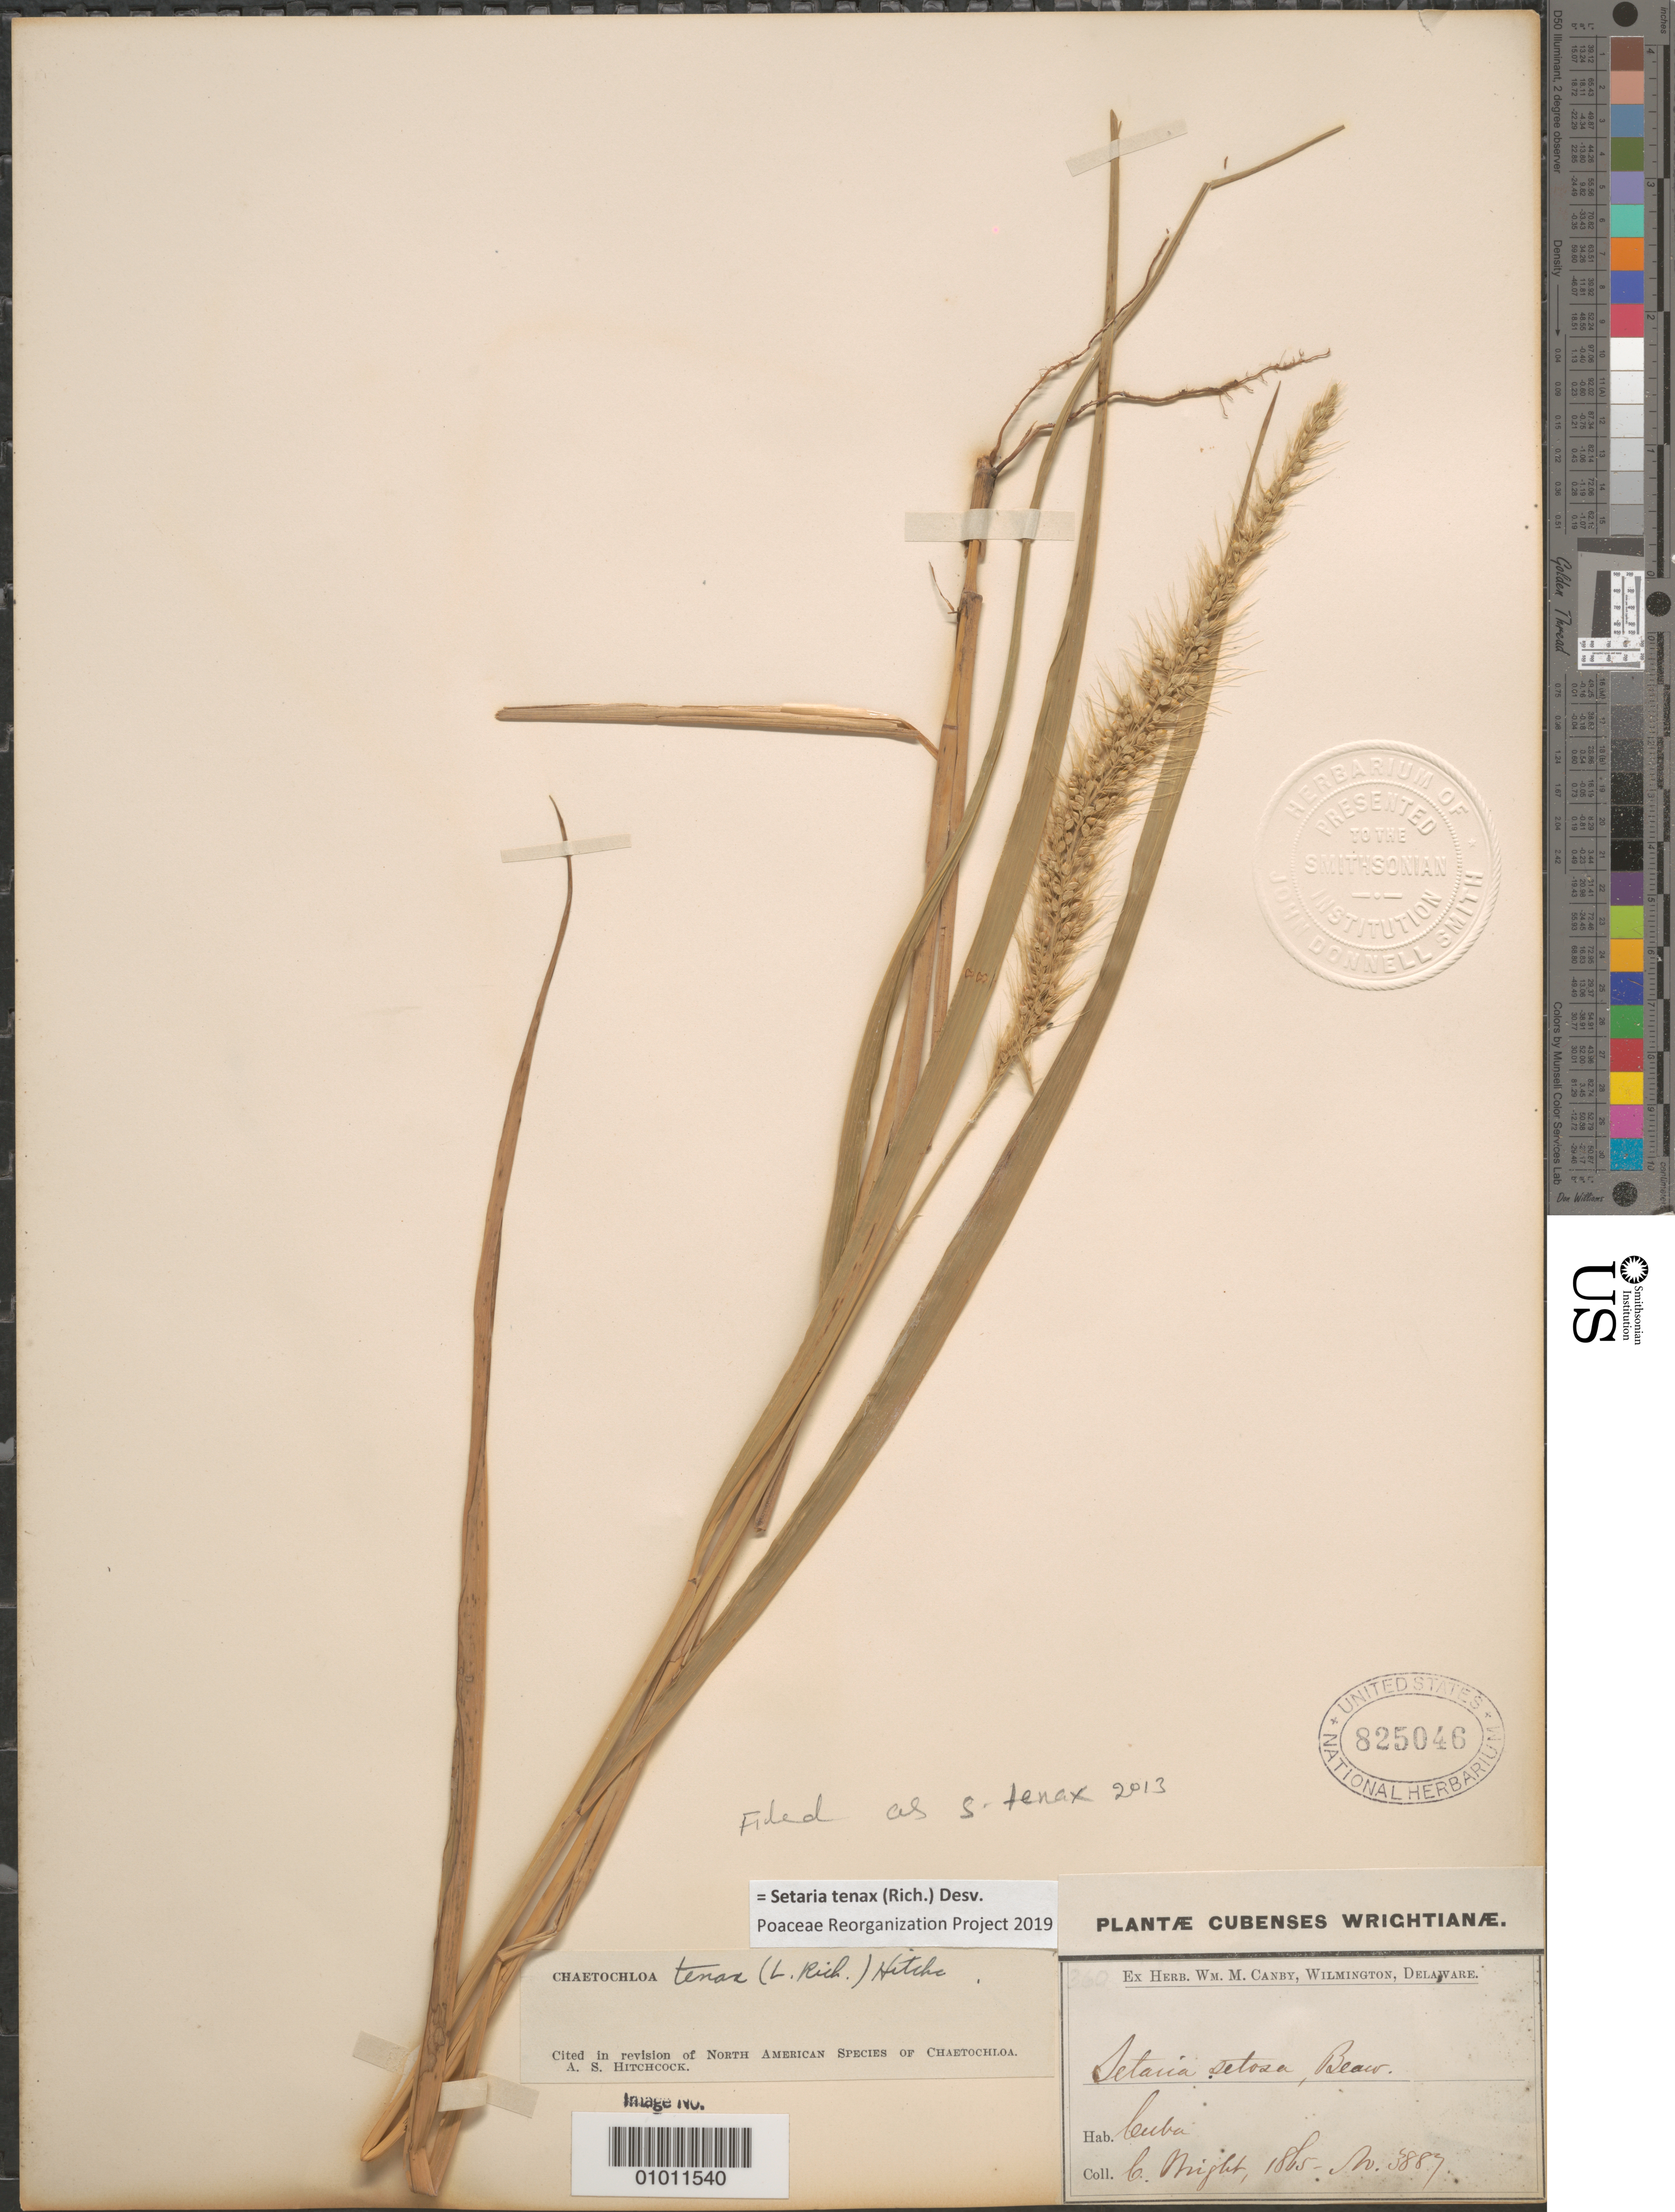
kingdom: Plantae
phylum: Tracheophyta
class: Liliopsida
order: Poales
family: Poaceae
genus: Setaria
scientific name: Setaria tenax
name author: (Rich.) Desv.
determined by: Poaceae Reorganization Project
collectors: C. Wright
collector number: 3889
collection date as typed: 1865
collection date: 1865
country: Cuba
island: Cuba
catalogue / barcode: US 825046